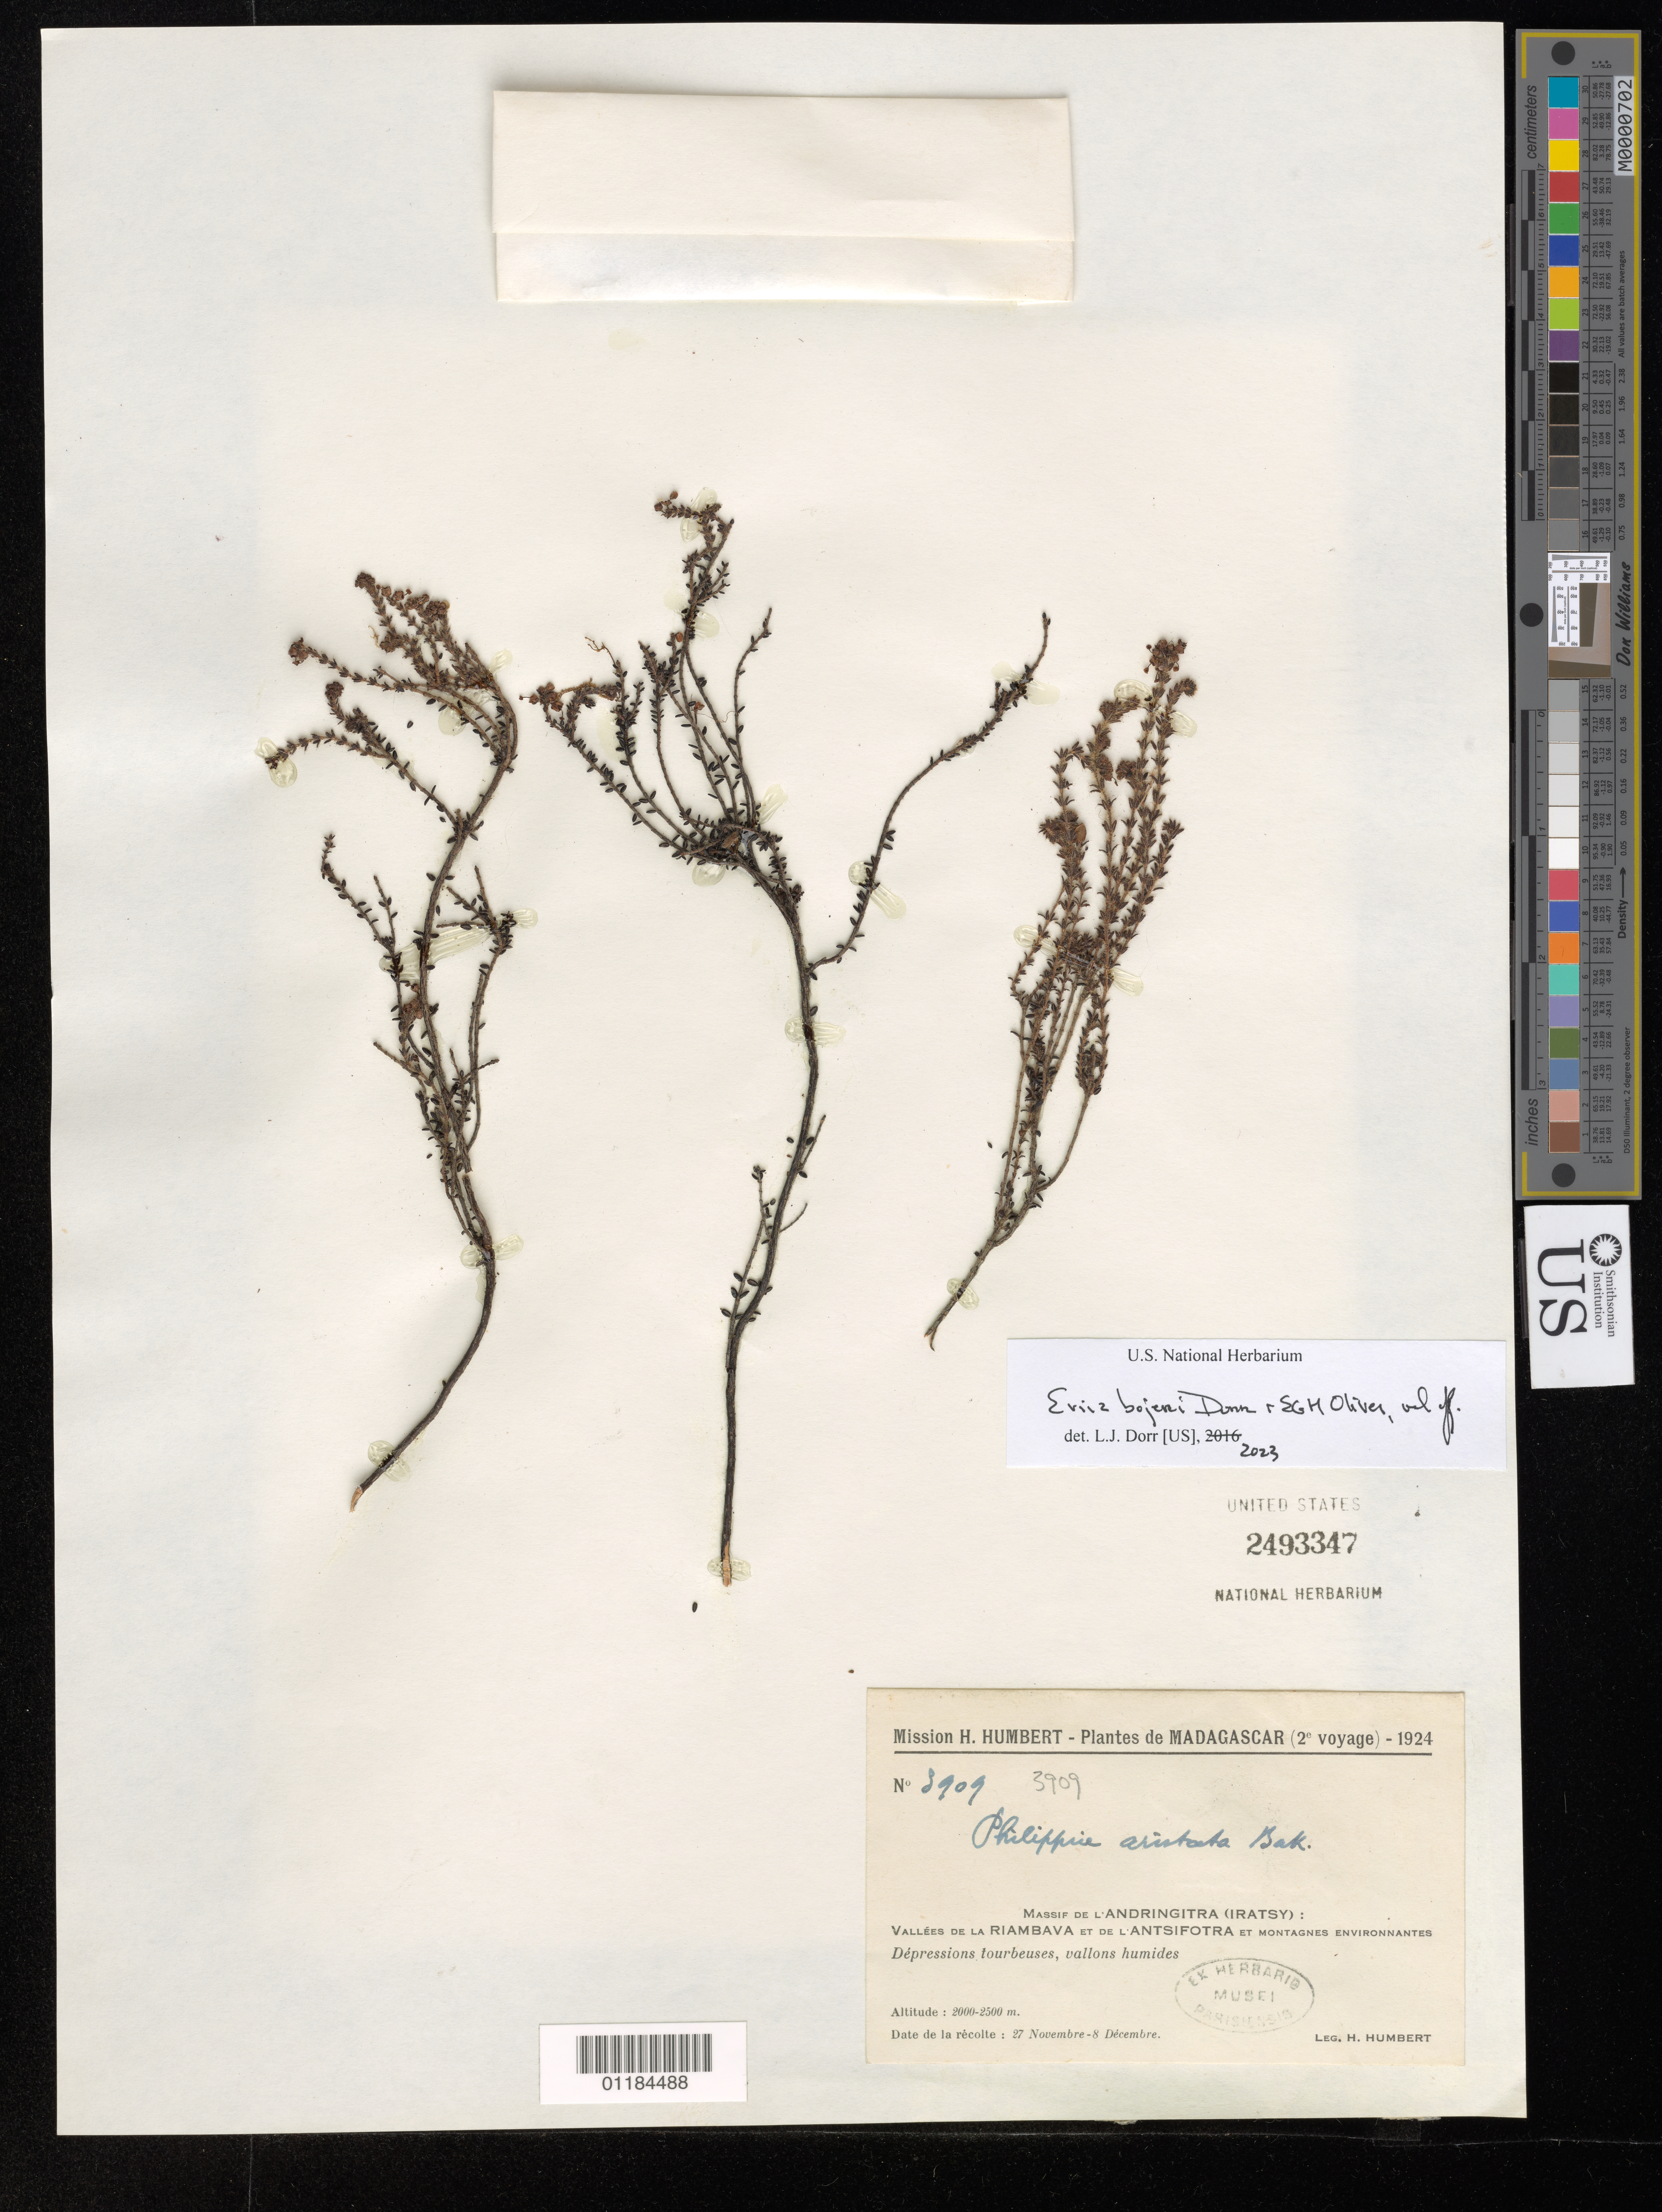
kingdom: Plantae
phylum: Tracheophyta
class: Magnoliopsida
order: Ericales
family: Ericaceae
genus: Erica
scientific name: Erica bojeri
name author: Dorr & E.G.H. Oliv.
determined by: Dorr, L. J., (BOT), Smithsonian Institution - National Museum of Natural History (UNITED STATES)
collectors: H. Humbert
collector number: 3909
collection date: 1924-11-27/1924-12-08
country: Madagascar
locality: Massif de L'Andringitra (Iratsy): Vallées de la Riambava et de L'Antsifotra et montagnes environnantes Pentes rocailleuses, éboulis (rochers siliceux).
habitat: depressions tourbeuses, vallons humides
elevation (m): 2000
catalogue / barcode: US 2493347